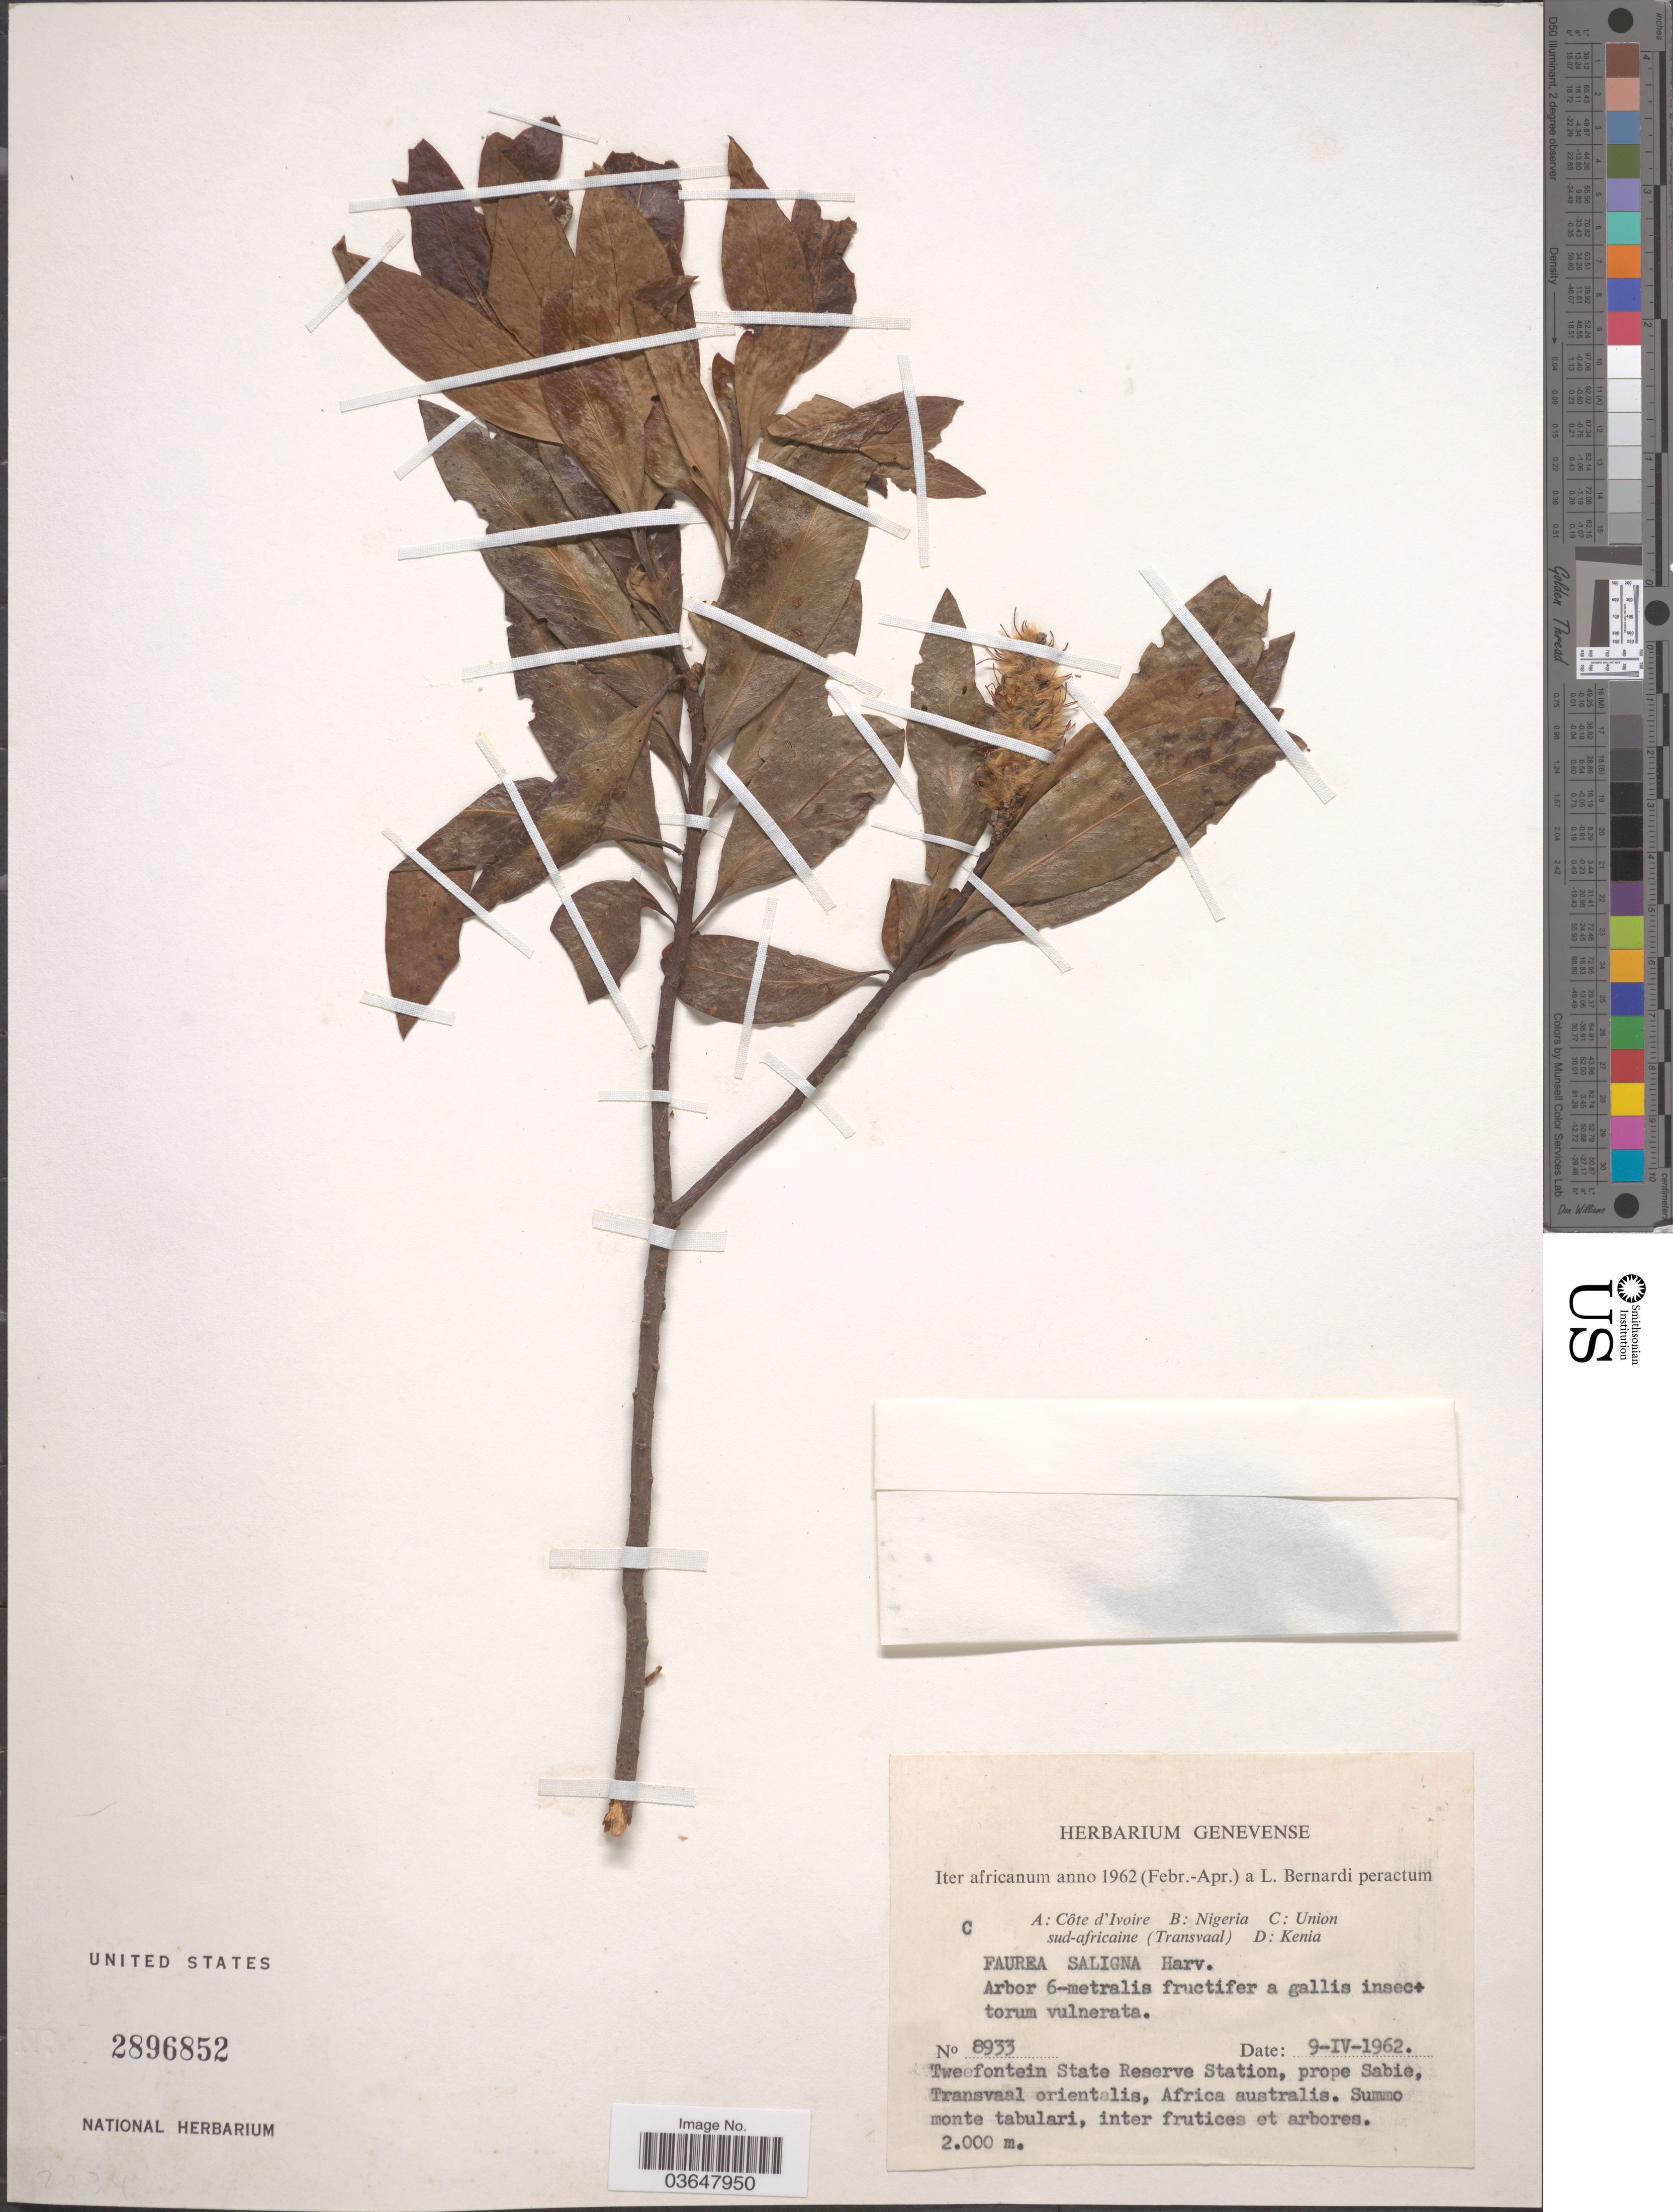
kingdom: Plantae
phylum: Tracheophyta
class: Magnoliopsida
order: Proteales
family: Proteaceae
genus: Faurea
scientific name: Faurea saligna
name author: Harv.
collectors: L. Bernardi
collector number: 8933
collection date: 1962-04-09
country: South Africa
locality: Union sud-africaine (Transvaal). Tweefontein State Reserve Station, prope Sabie, Transvaal orientalis, Africa australis.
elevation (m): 2000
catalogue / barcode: US 2896852